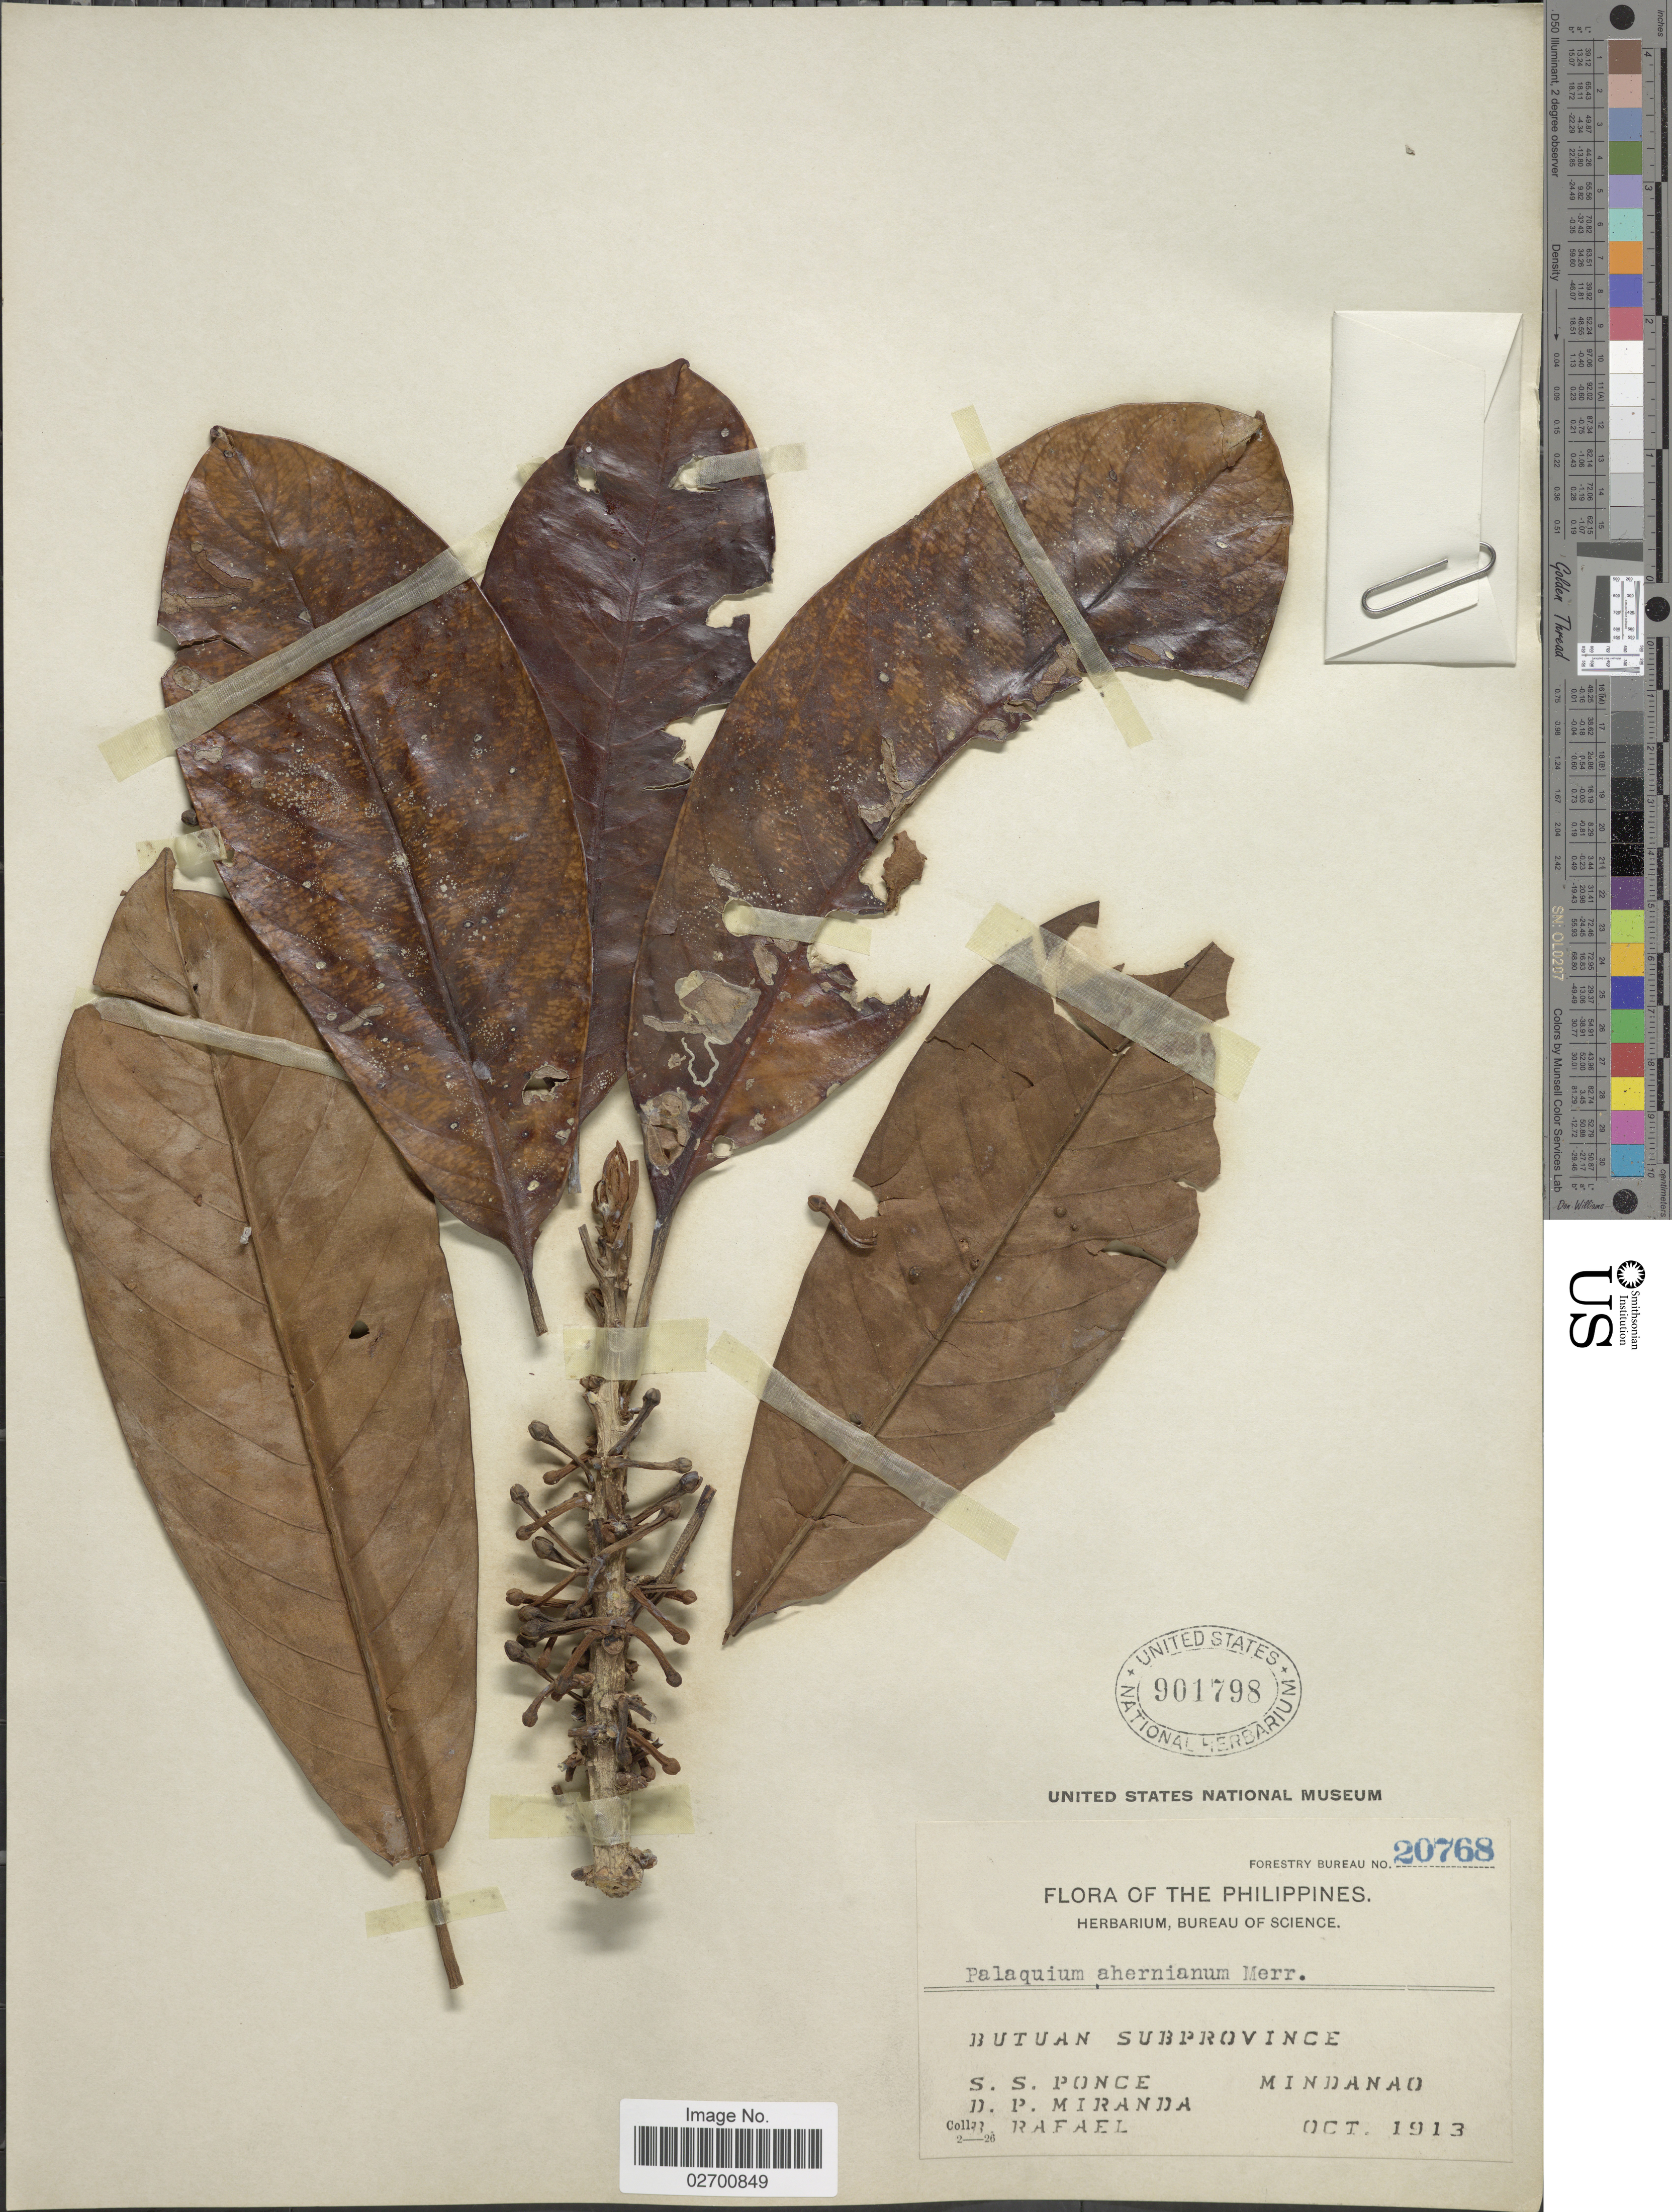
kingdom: Plantae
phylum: Tracheophyta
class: Magnoliopsida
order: Ericales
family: Sapotaceae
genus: Palaquium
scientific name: Palaquium ahernianum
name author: Merr.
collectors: S. Ponce, D. P. Miranda & B. Rafael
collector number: Forestry Bureau 20768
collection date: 1913-10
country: Philippines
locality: Butuan Subprovince, Mindanao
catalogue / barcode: US 901798